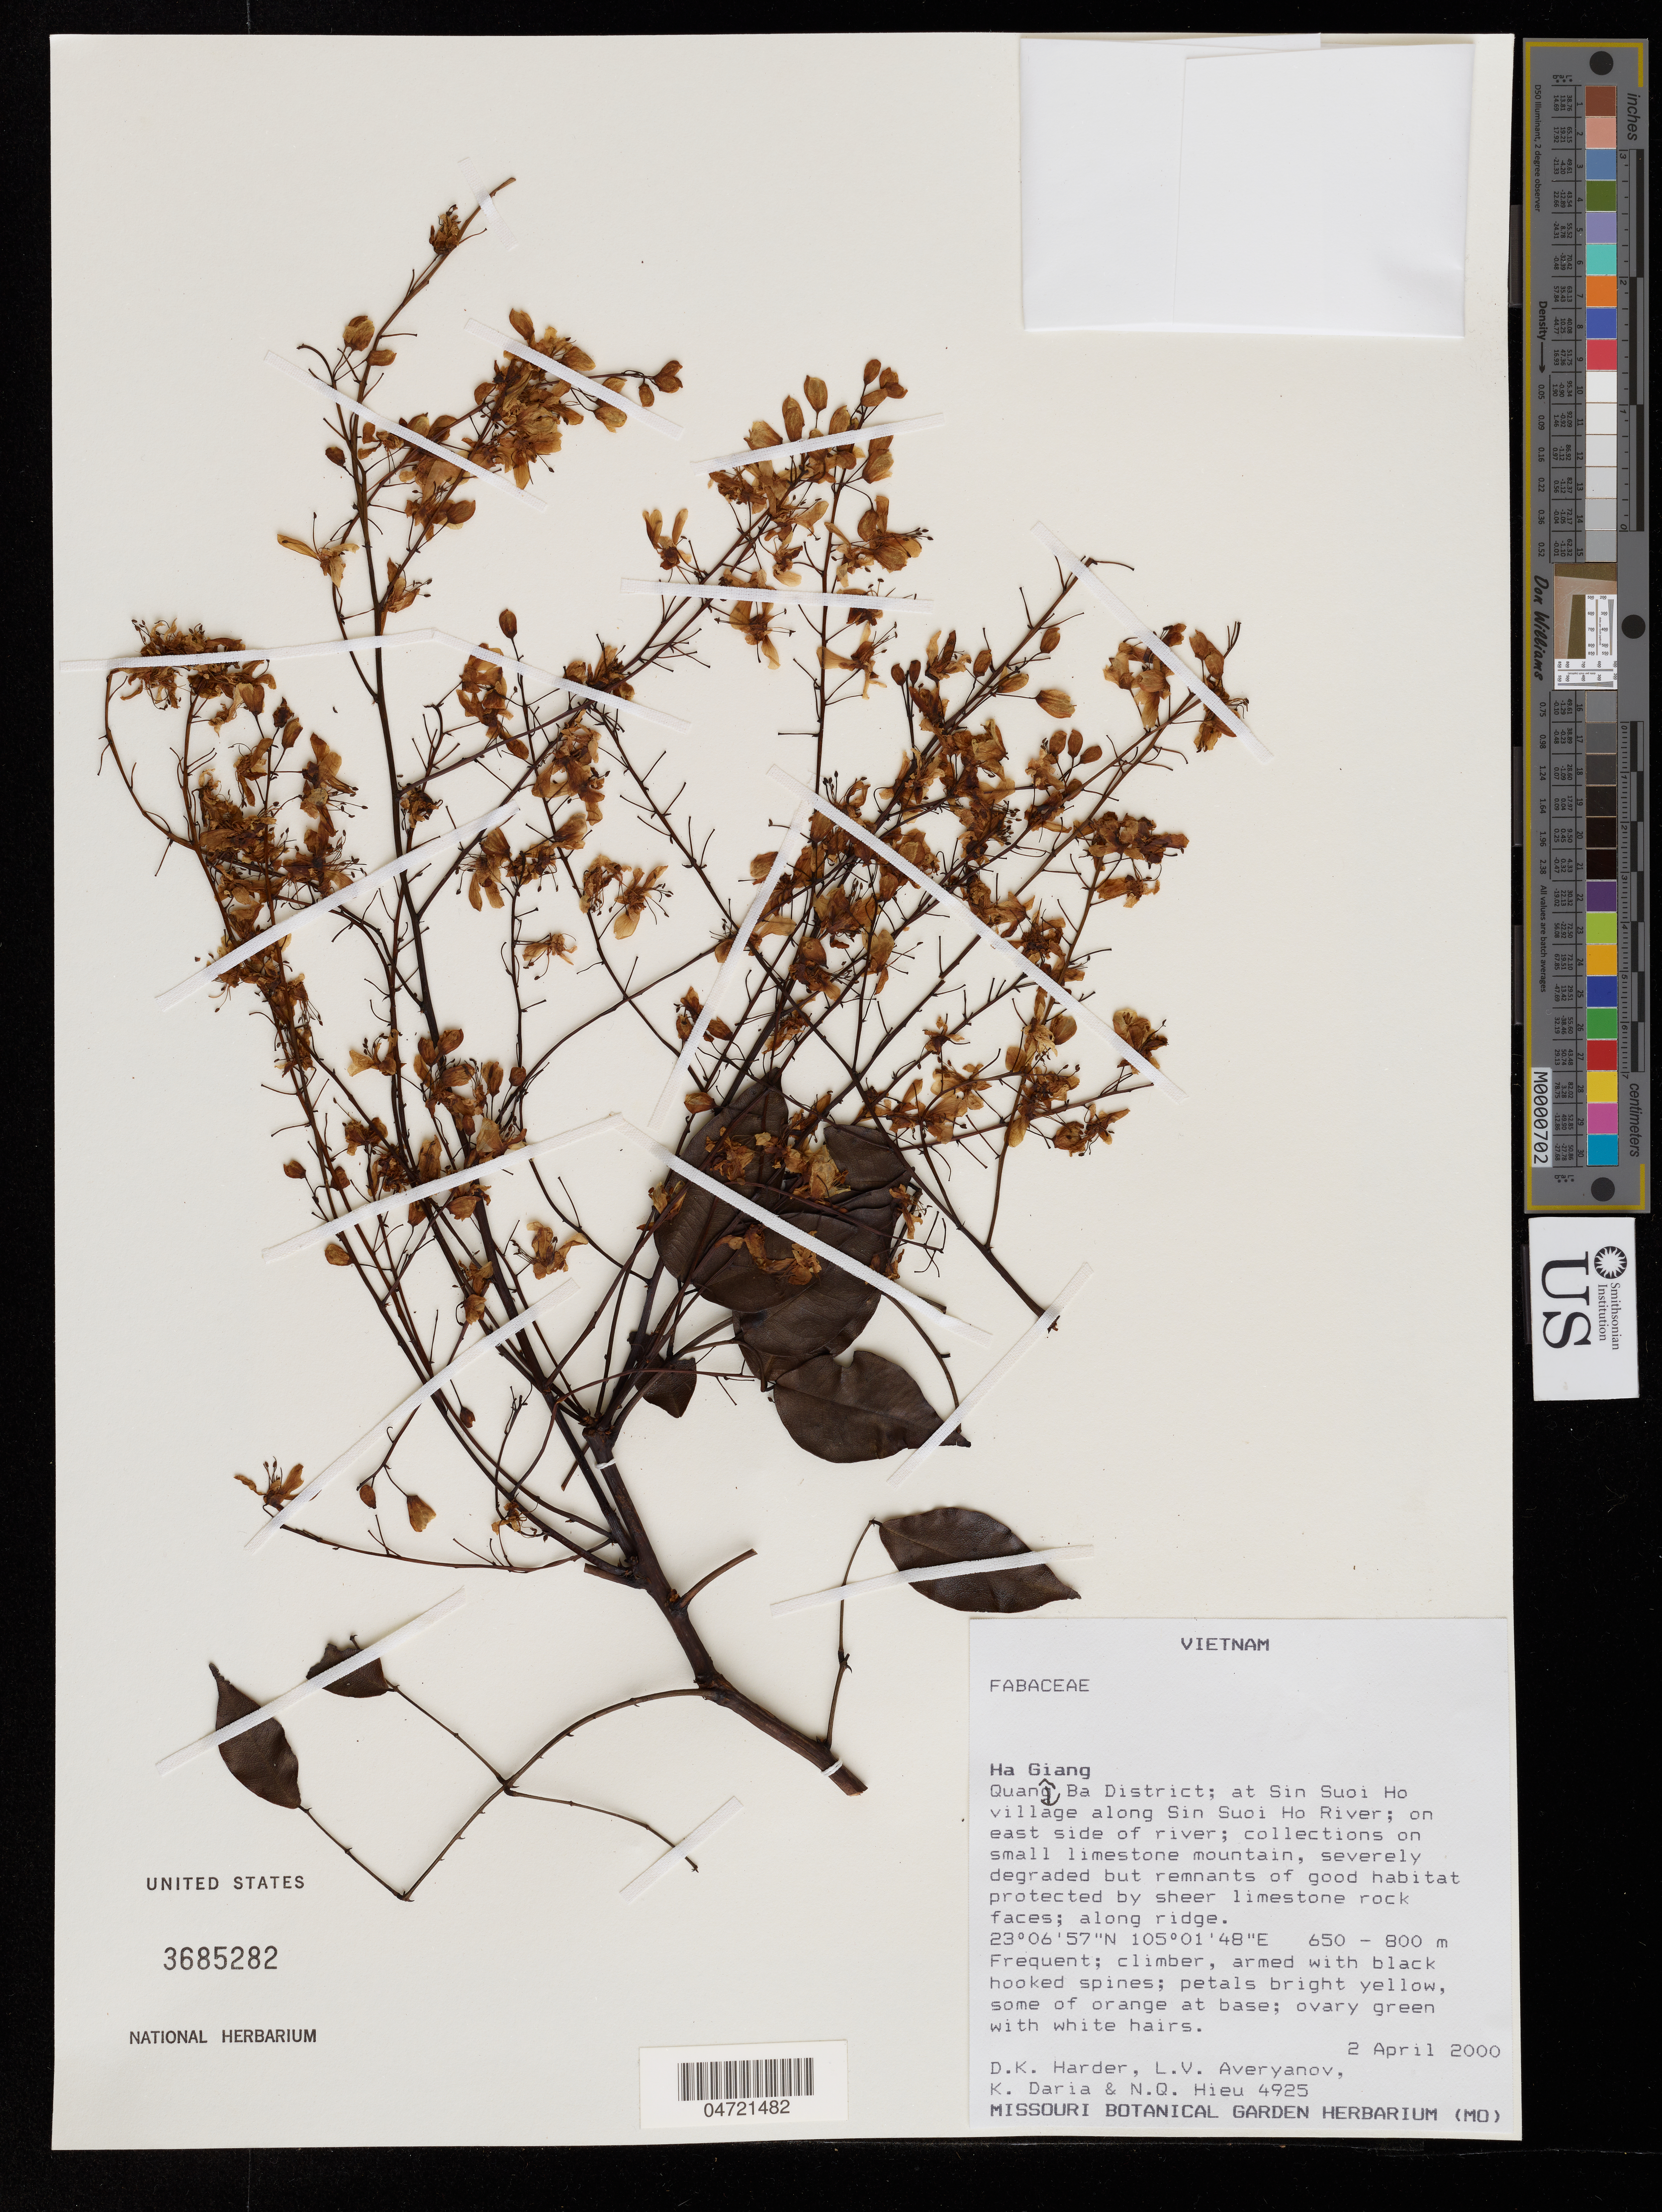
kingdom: Plantae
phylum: Tracheophyta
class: Magnoliopsida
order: Fabales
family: Fabaceae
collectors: D. Harder, L. Averyanov, K. Daria, N. Hieu & K. Daria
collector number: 4925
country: Vietnam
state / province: Hà Giang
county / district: Quang Ba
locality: At Sin Suoi Ho village along Sin Suoi Ho River; on E side of river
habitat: On small limestone mountian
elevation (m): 650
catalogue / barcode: US 3685282